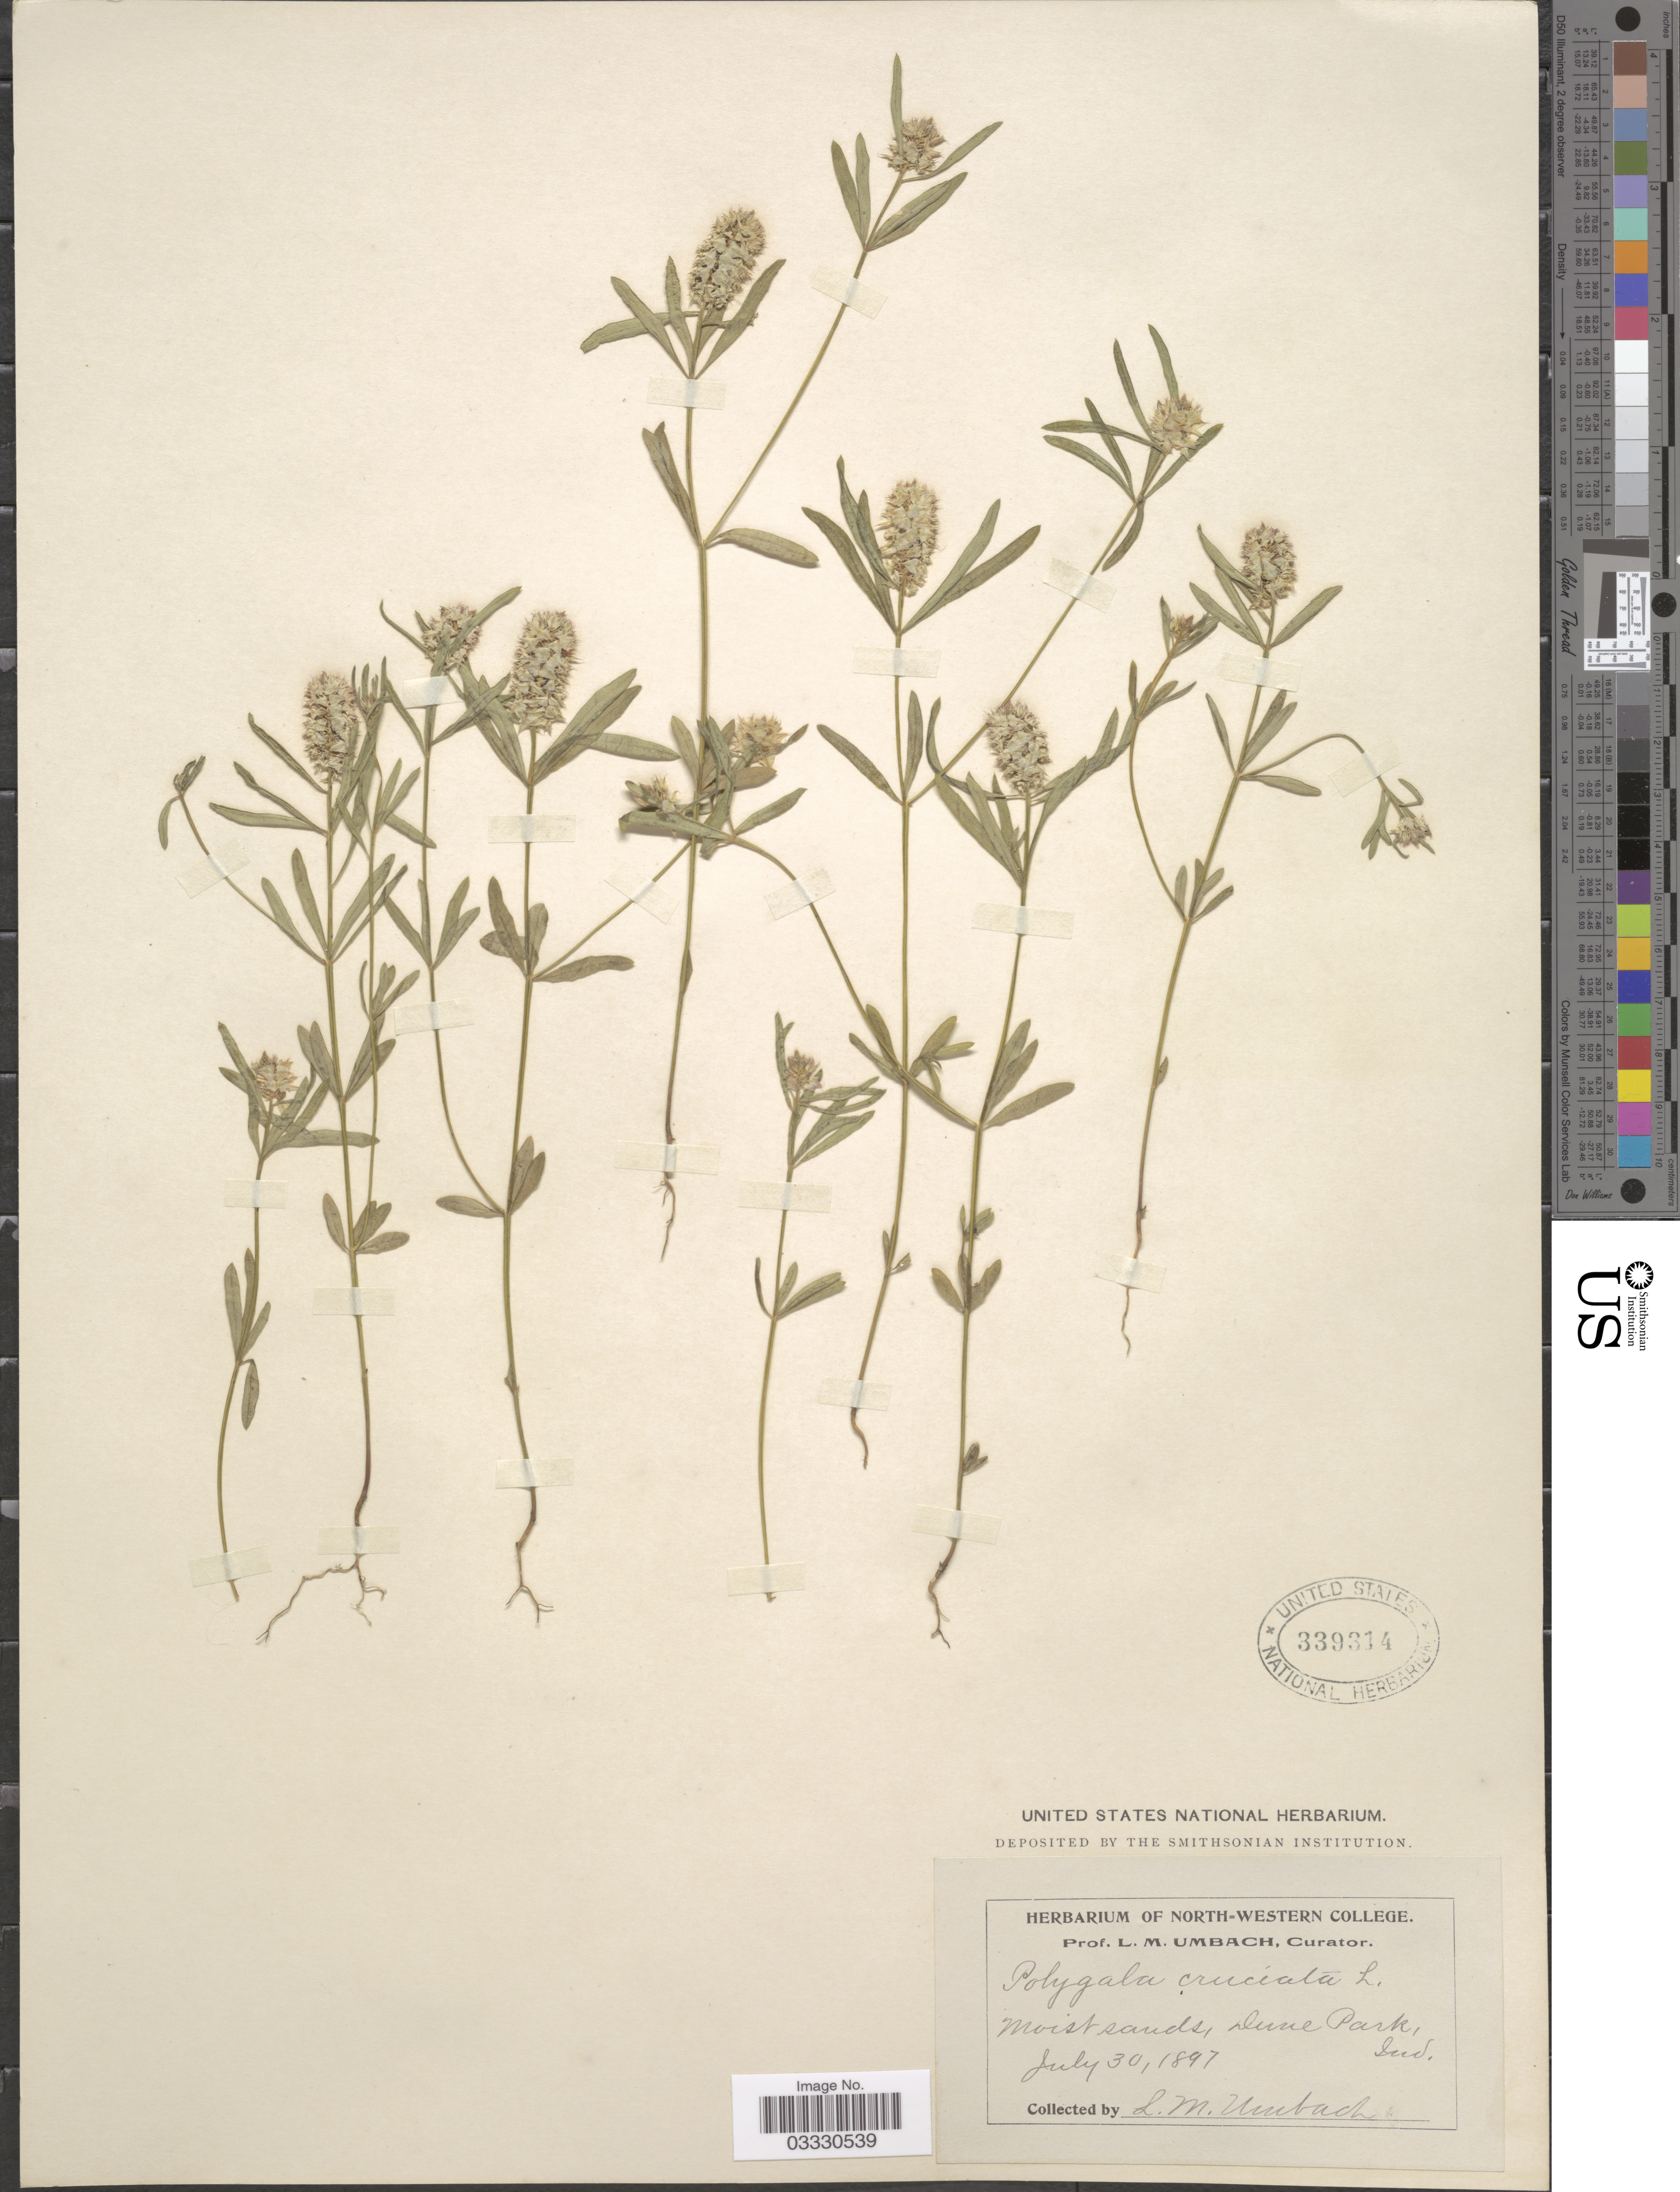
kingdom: Plantae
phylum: Tracheophyta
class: Magnoliopsida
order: Fabales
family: Polygalaceae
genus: Polygala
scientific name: Polygala cruciata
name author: L.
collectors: L. M. Umbach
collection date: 1897-07-30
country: United States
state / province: Indiana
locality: Moist sands, Dune Park.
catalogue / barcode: US 339314